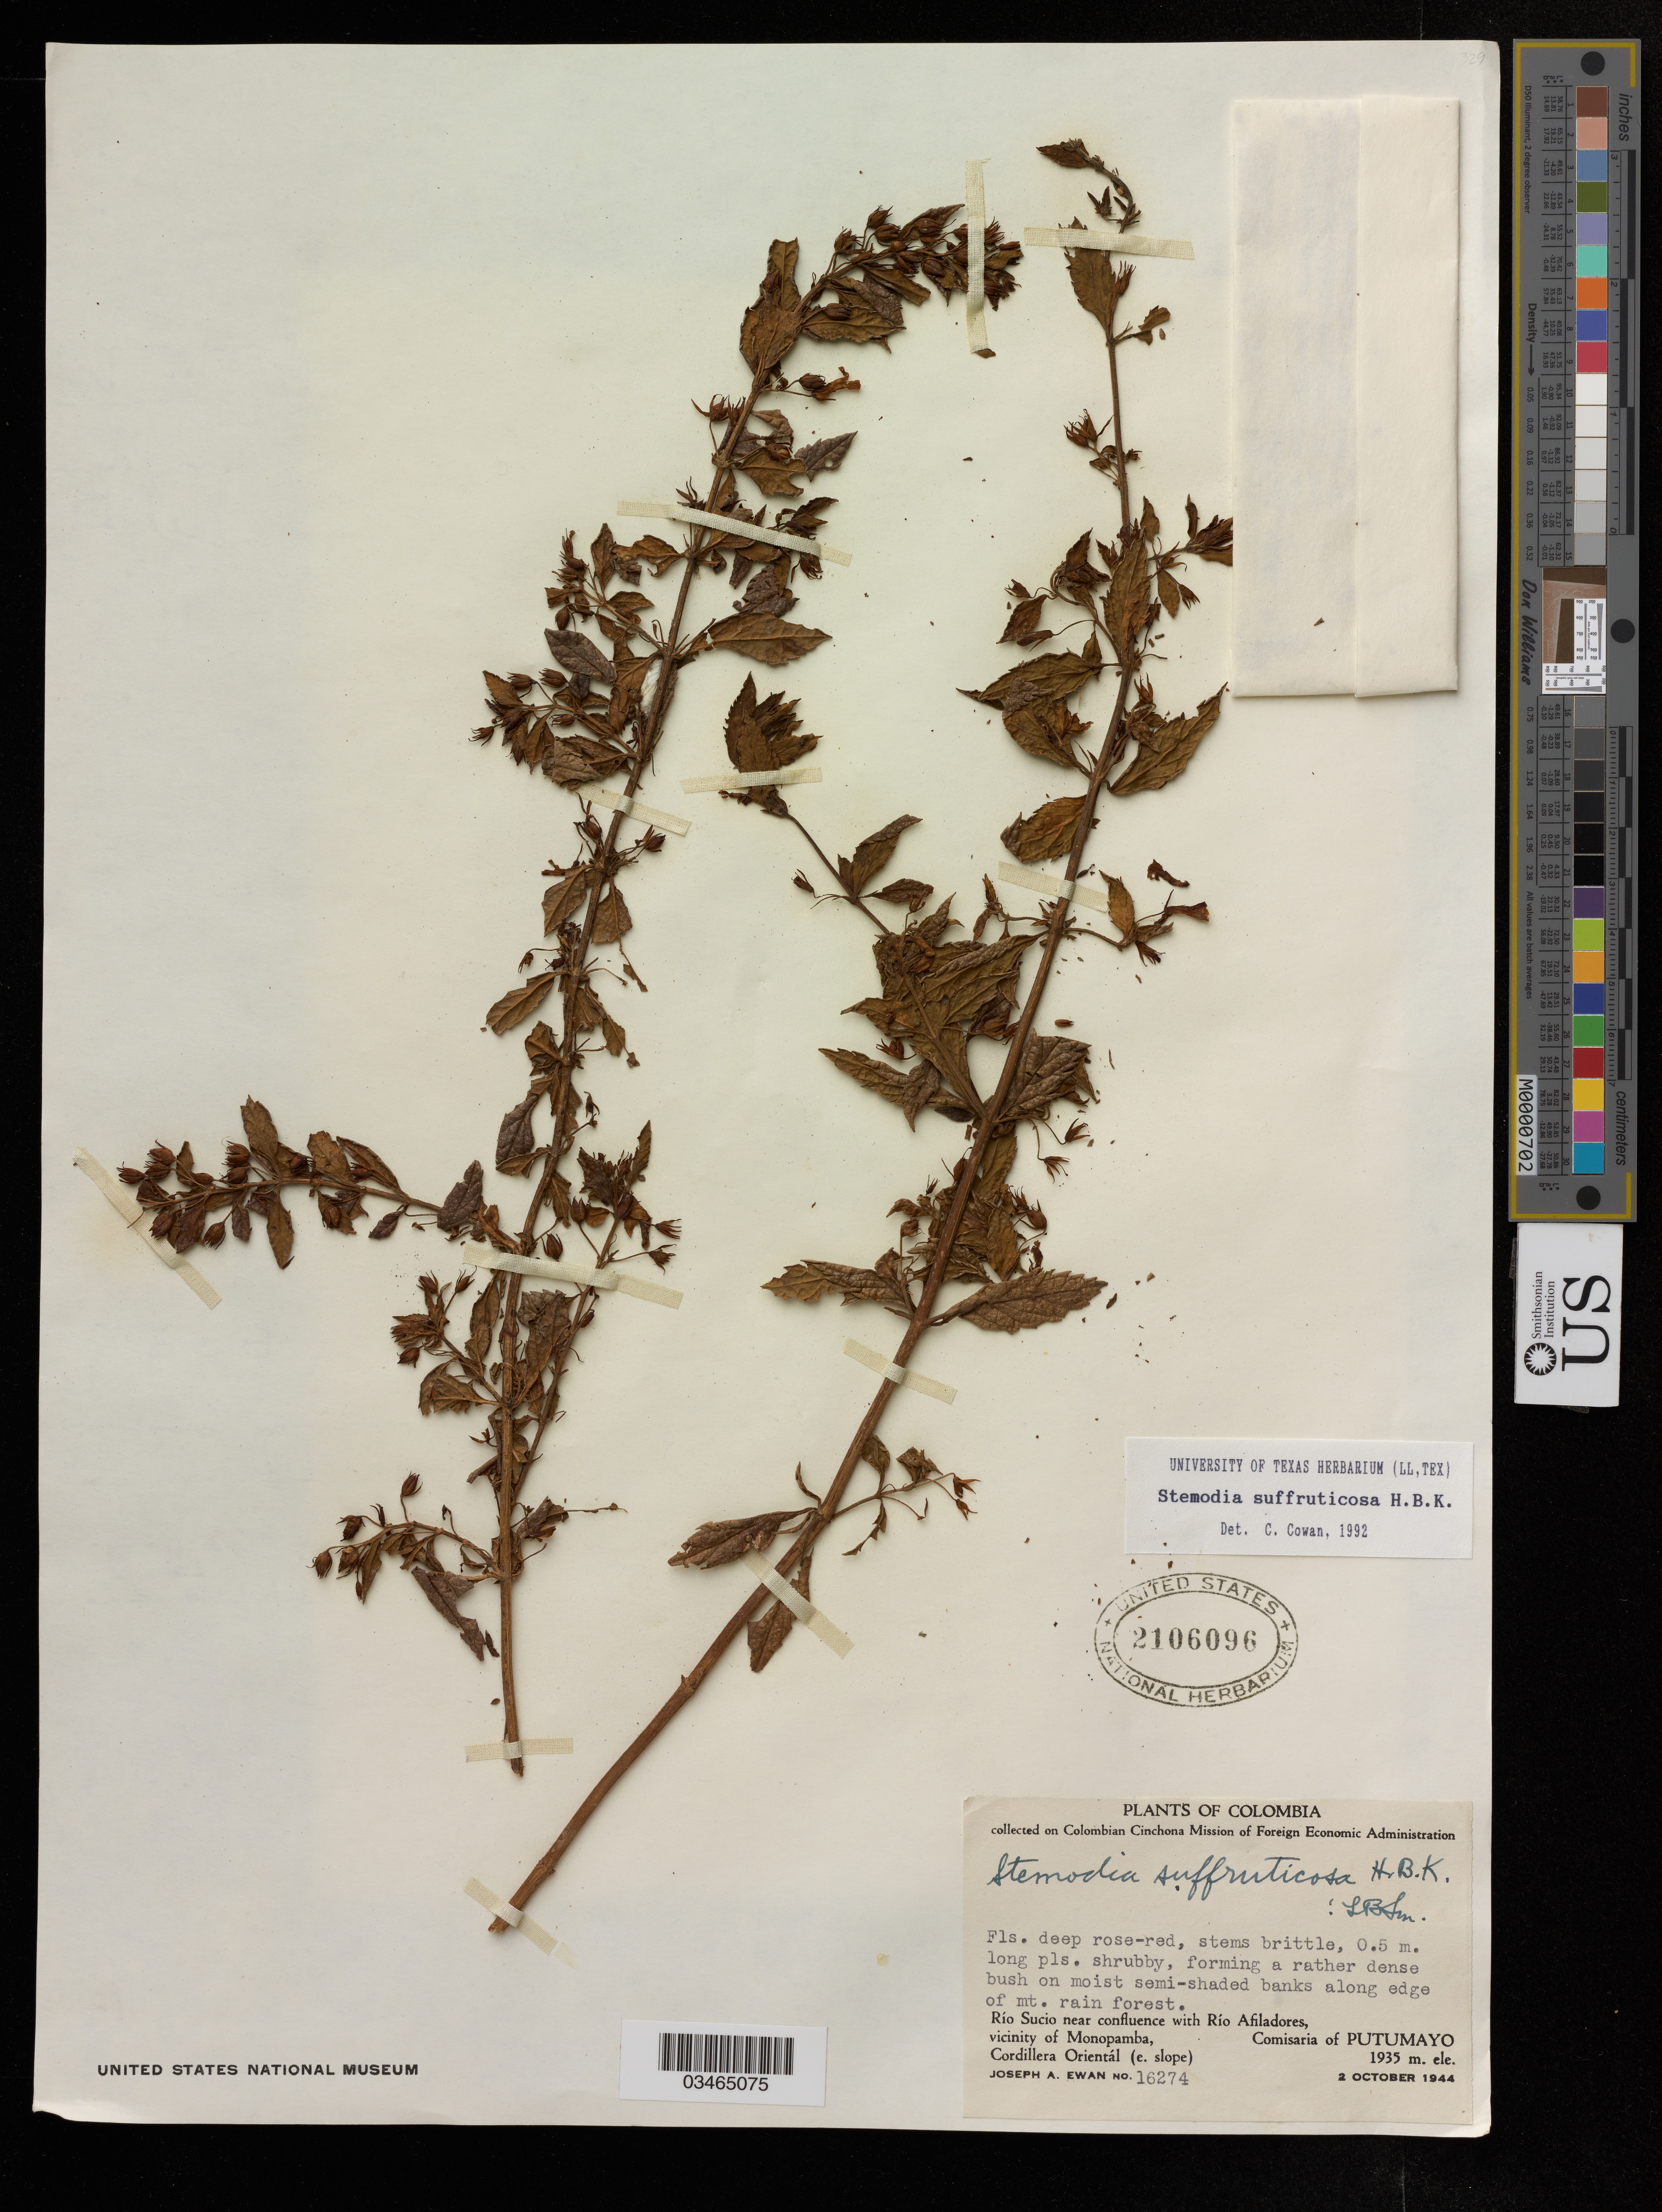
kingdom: Plantae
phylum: Tracheophyta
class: Magnoliopsida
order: Lamiales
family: Plantaginaceae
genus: Stemodia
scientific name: Stemodia suffruticosa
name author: Kunth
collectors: J. A. Ewan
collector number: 16274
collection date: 1944-10-02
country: Colombia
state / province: Putumayo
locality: Río Sucio near confluence with Río Afiladores, vicinity of Monopamba, Cordillera Orientál.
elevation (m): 1935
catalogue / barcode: US 2106096